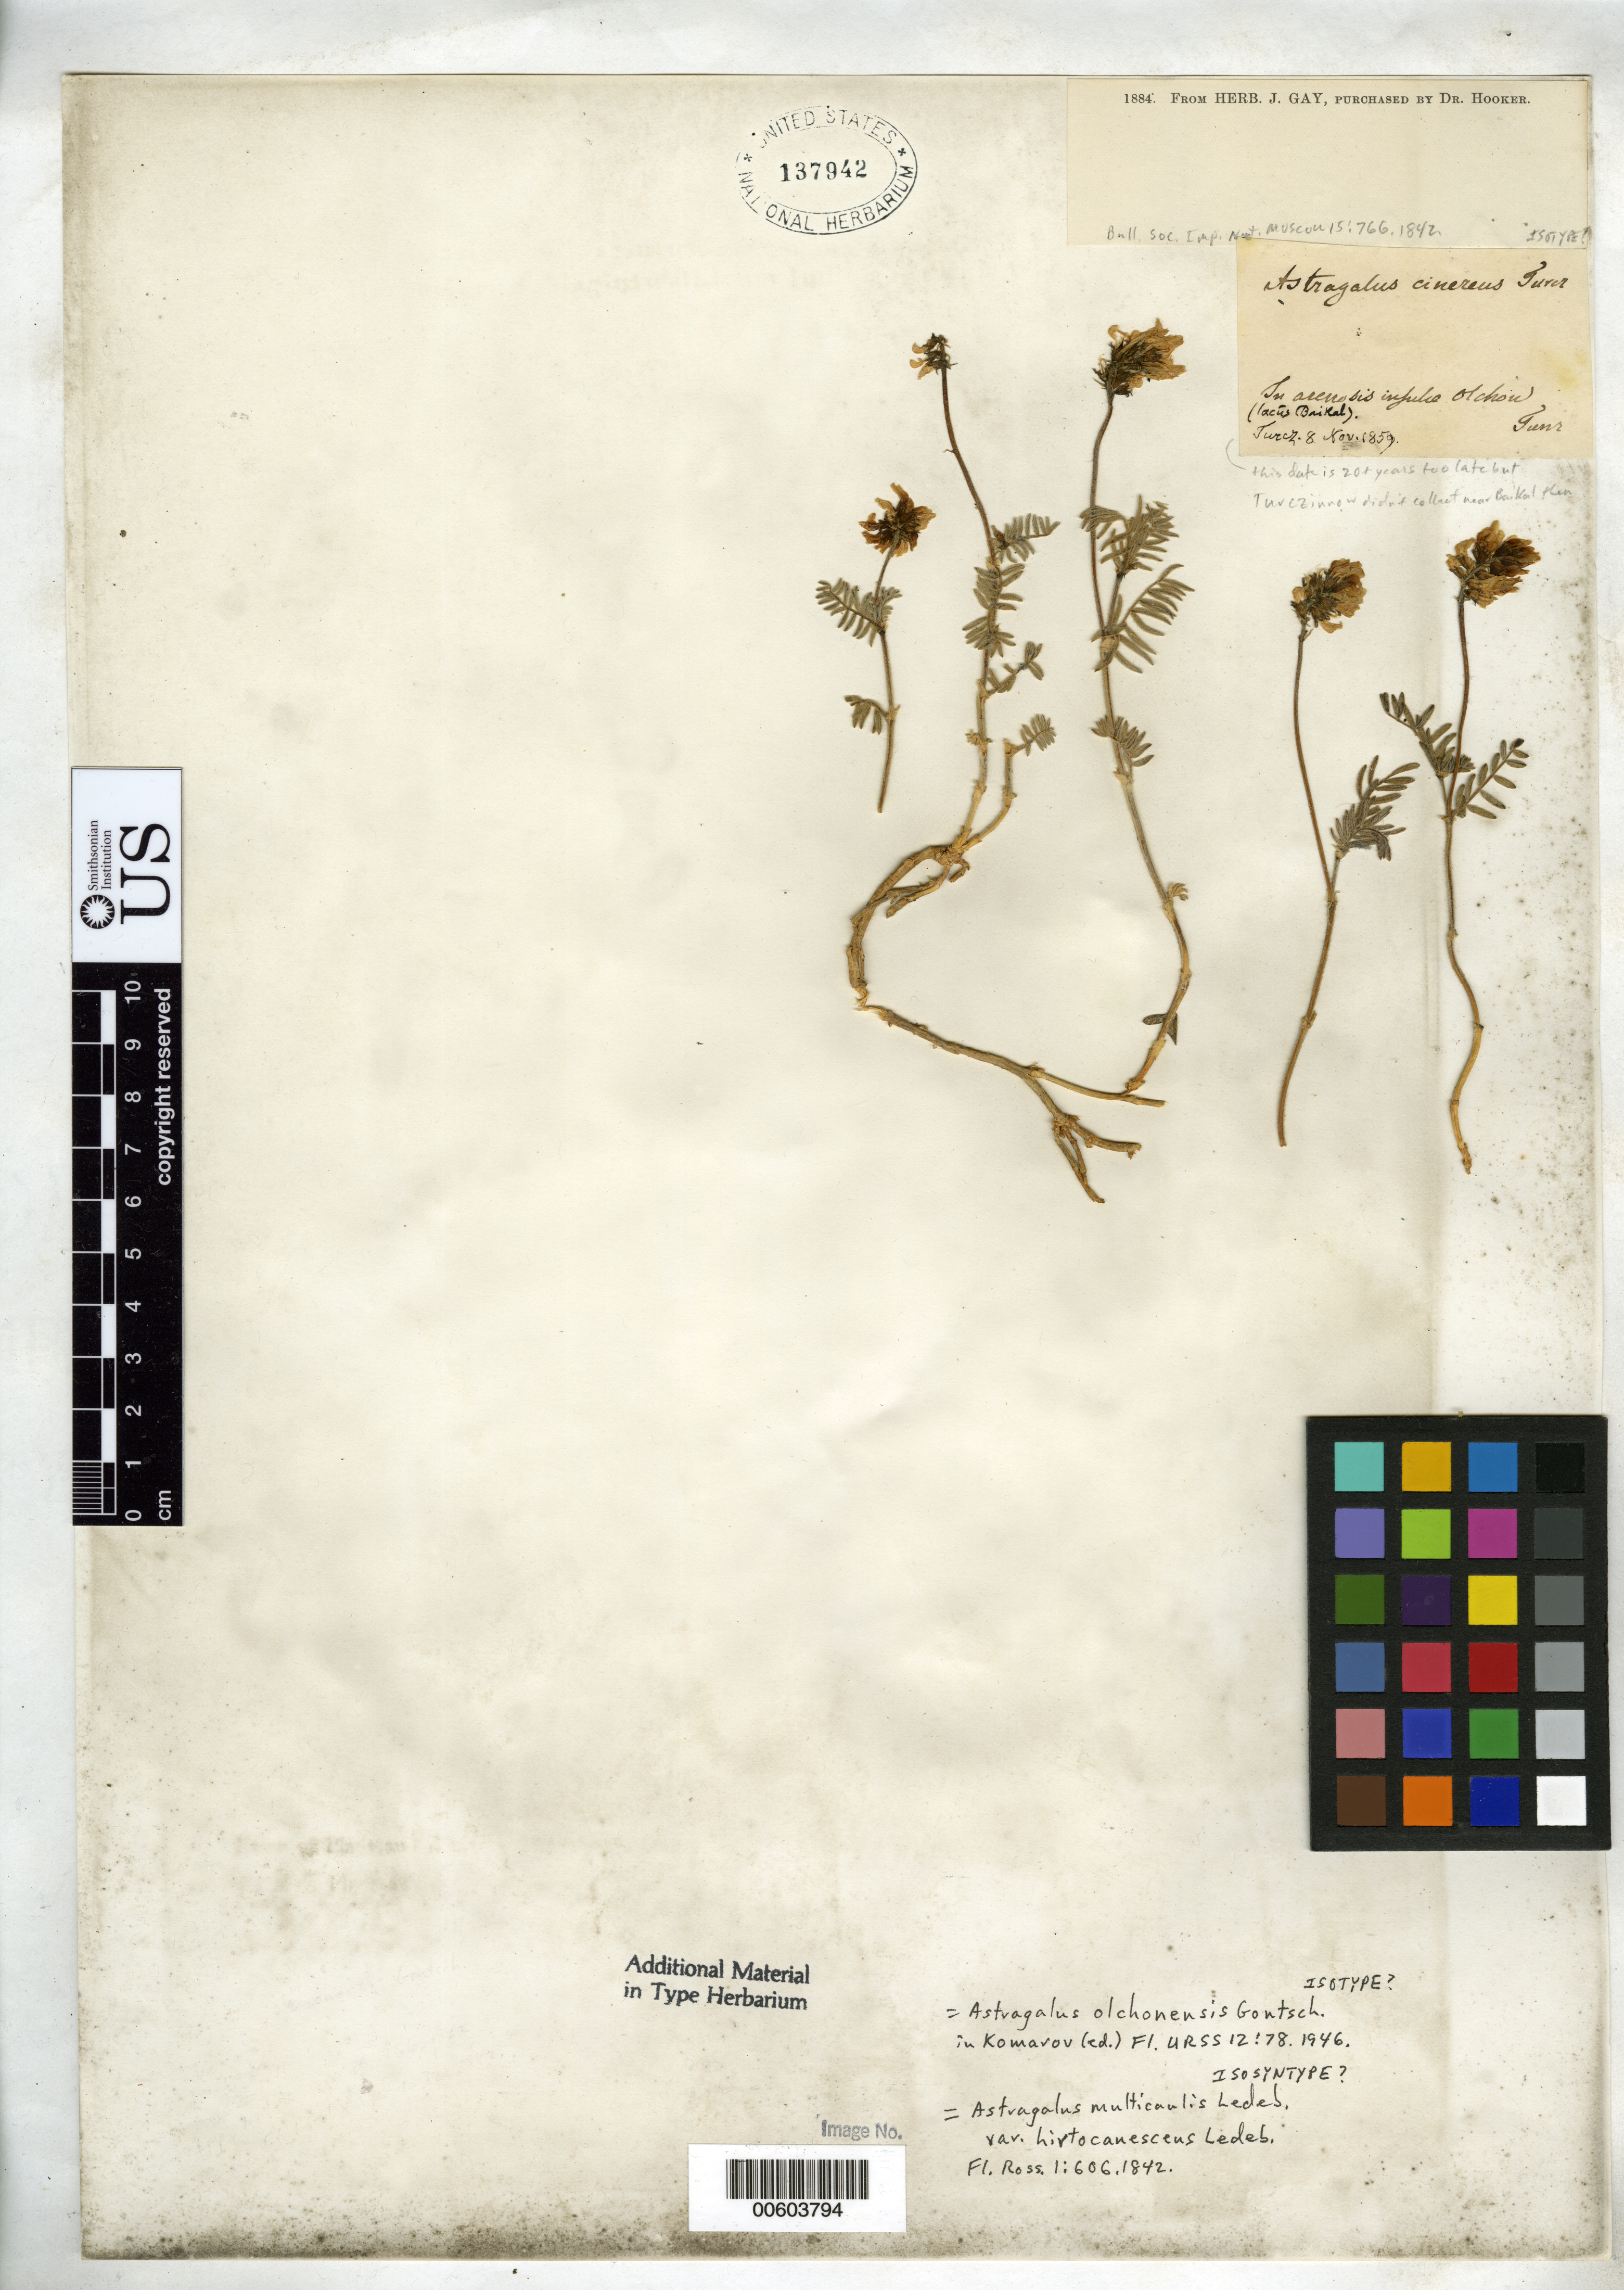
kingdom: Plantae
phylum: Tracheophyta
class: Magnoliopsida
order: Fabales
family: Fabaceae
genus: Astragalus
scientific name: Astragalus cinereus Turcz., nom. illeg.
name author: Turcz.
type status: Possible Type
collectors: N. Turczaninow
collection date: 1859-11-08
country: Russian Federation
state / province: Siberia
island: Ol'khon Island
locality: In arenosis insulus Olchow (lacus Baikal)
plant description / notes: Dubiously a type; if collection date (1859) is correct, collection made after publication of name (1842). Protologue (for Astragalus cinereus Turcz.), "A. multicaulis var. cinerea Turcz. pl. exs. et cat. pl. Baic. Dah. sub n. 350.... In arenosis insulae Olchon. Floret Junio." Protologue (A. multicaulis var. hirtocanescens Ledeb.), "A. multicaulis var. cinerea. Turcz. l.c. [one of 3 names cited in synonymy, apparently referring to the unpublished name on specimen, same as cited for A. cinereus Turcz.].... in Sibiriae baikalensis arenosis insulae Olchon! (Pall. in Willd. herb., Turcz.)"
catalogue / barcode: US 137942